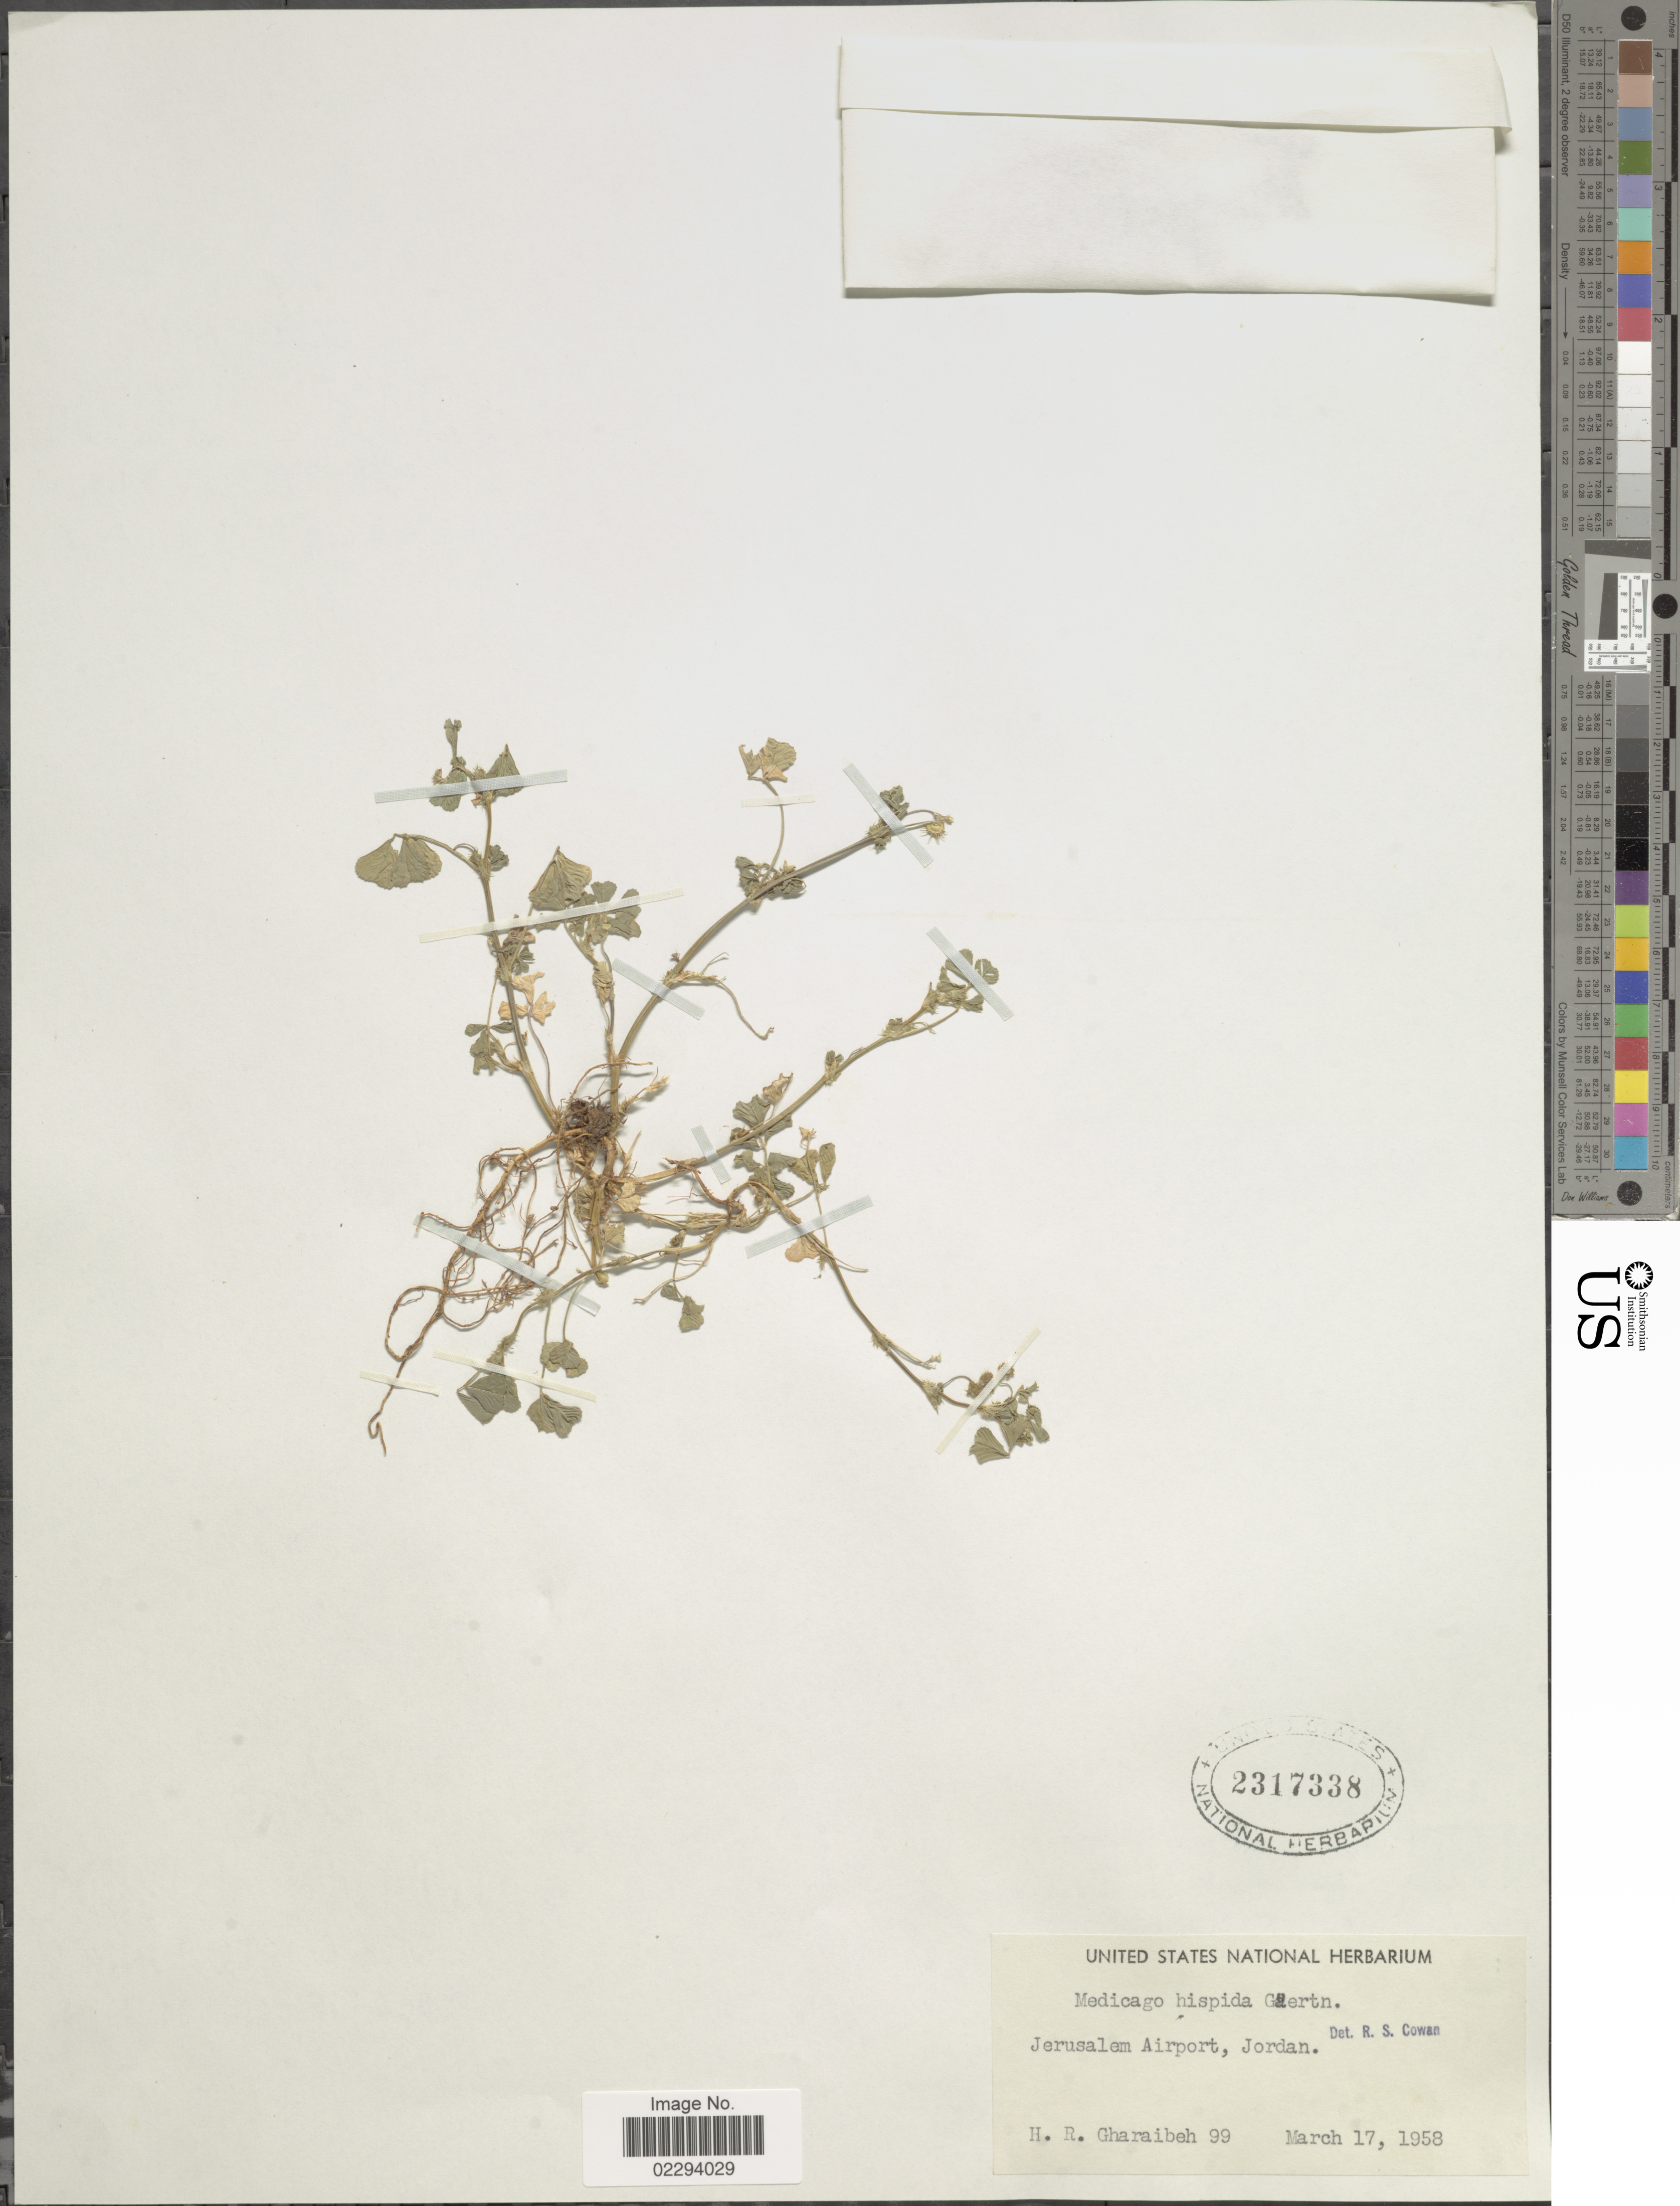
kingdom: Plantae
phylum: Tracheophyta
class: Magnoliopsida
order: Fabales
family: Fabaceae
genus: Medicago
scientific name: Medicago hispida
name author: Gaertn.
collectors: H. Gharaibeh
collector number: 99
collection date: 1958-03-17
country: Jordan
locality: Jerusalem Airport, Jordan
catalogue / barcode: US 2317338